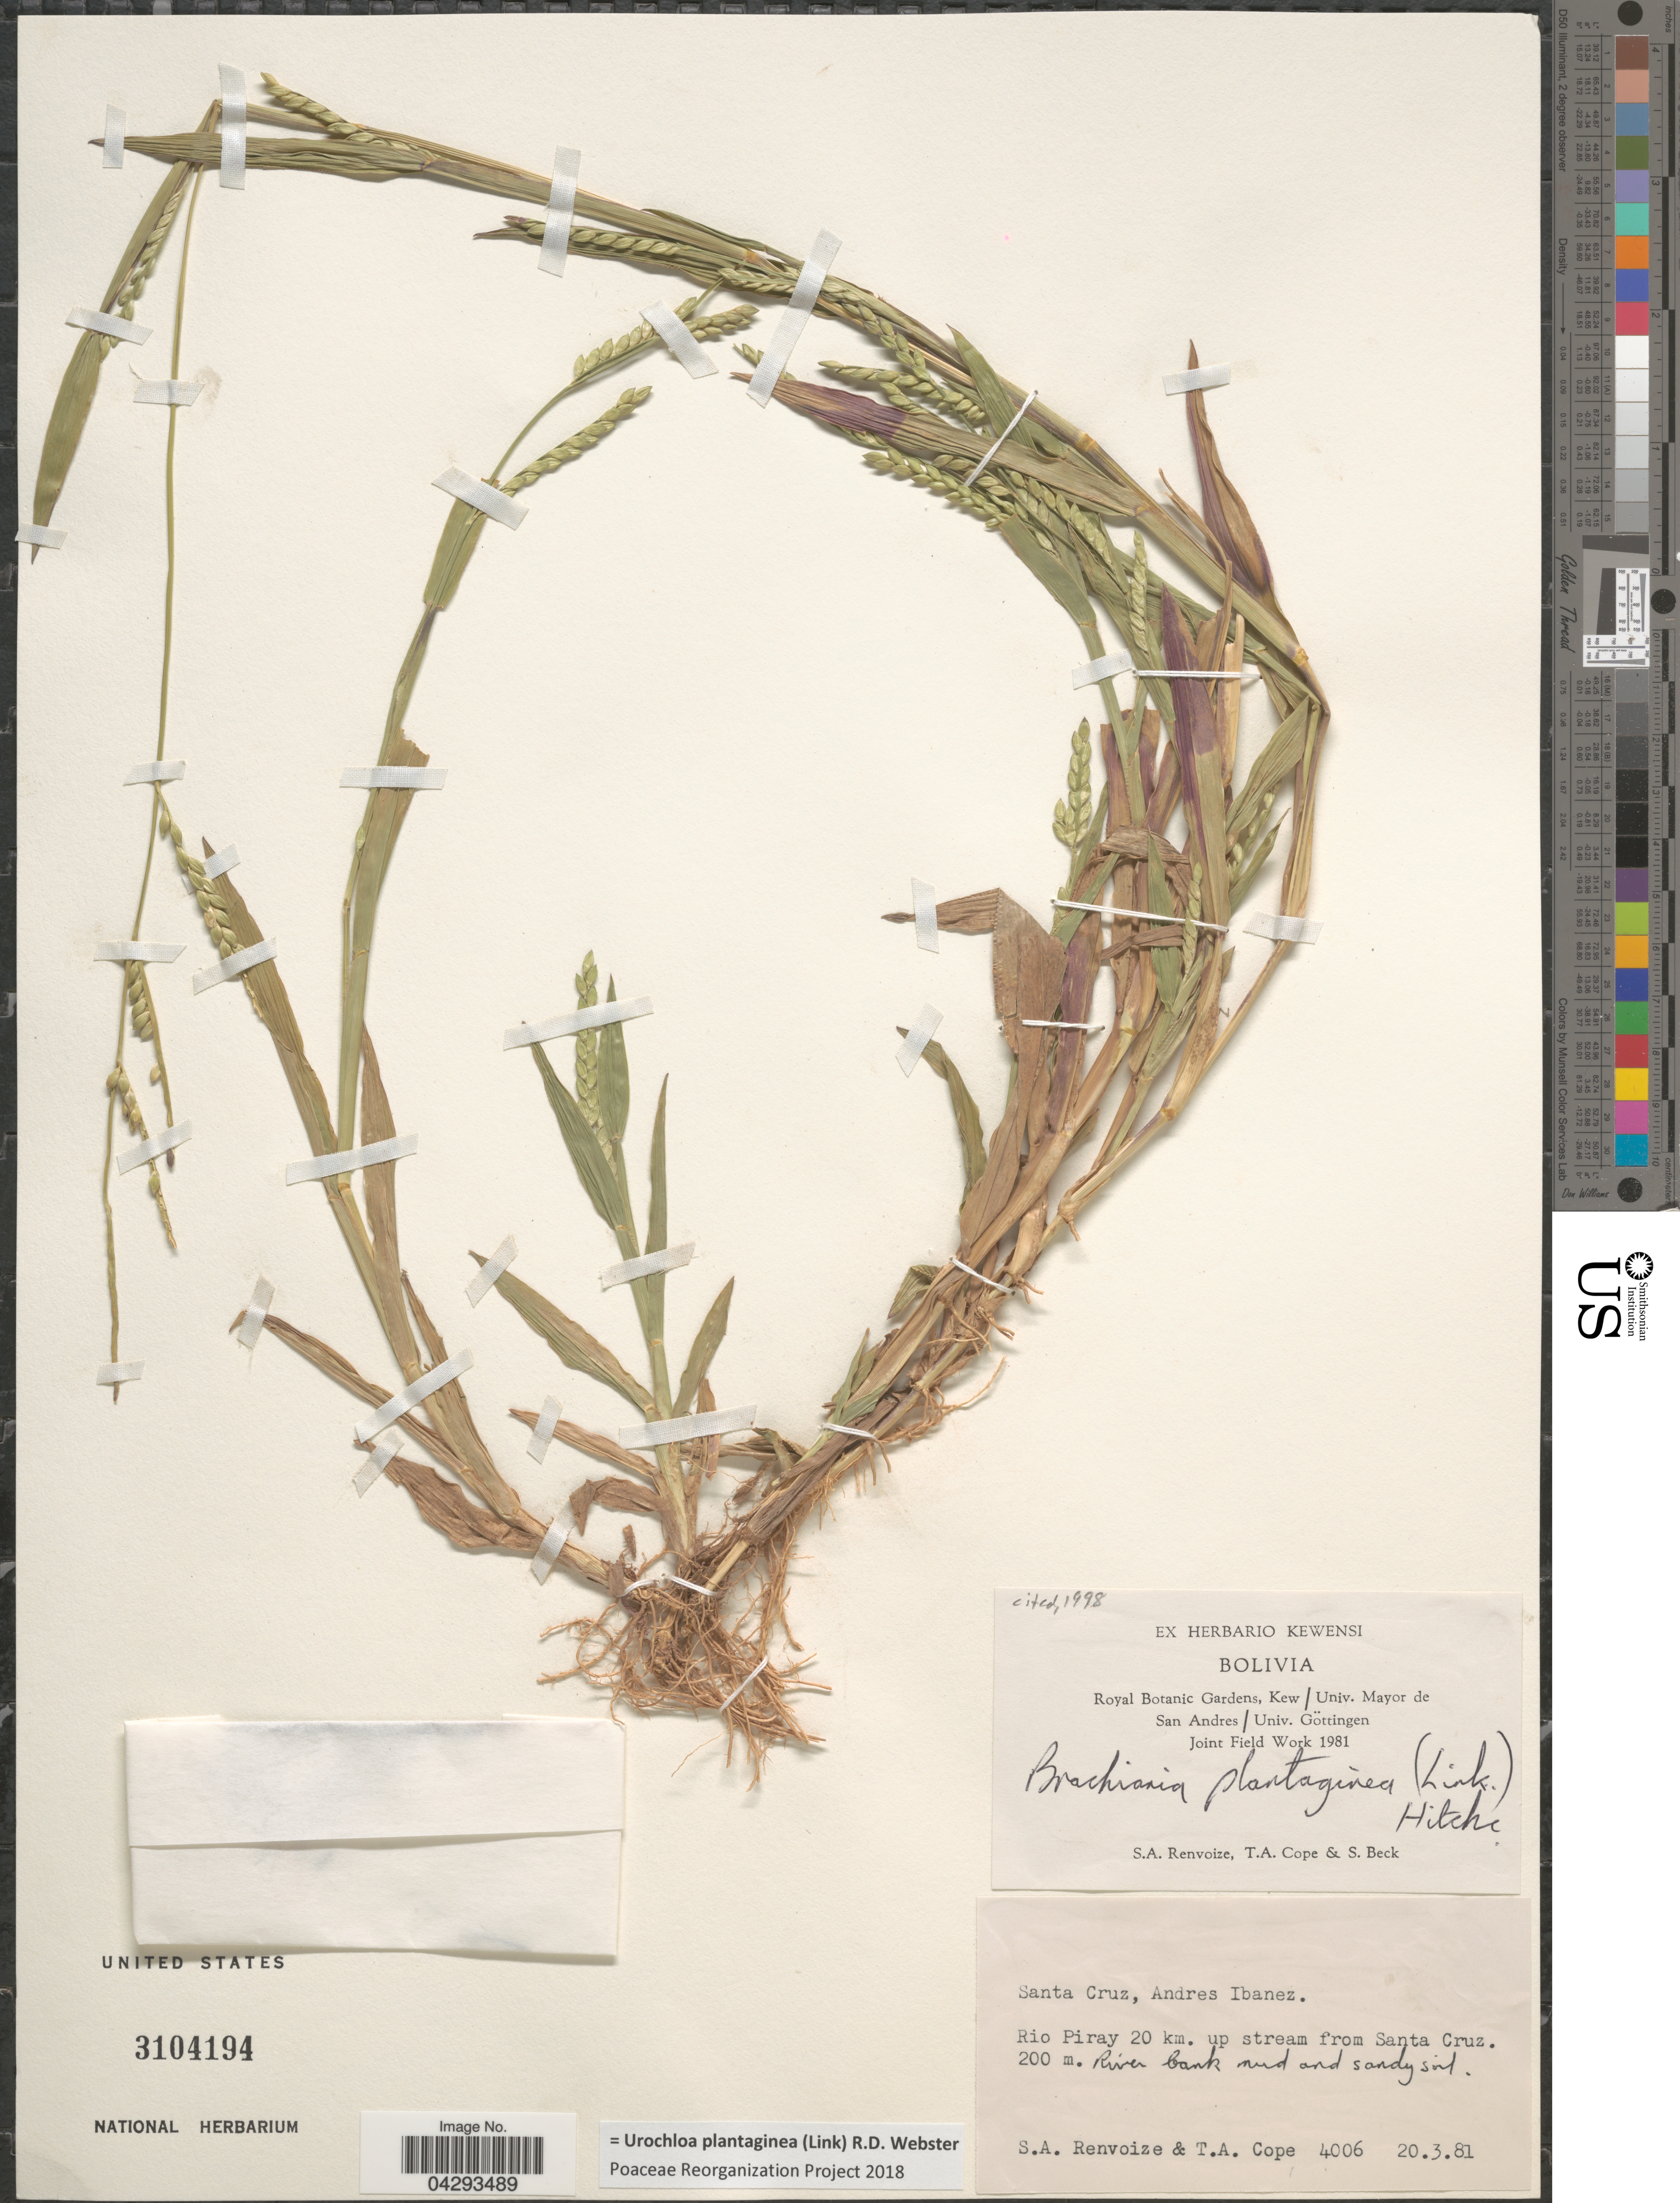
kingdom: Plantae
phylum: Tracheophyta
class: Liliopsida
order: Poales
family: Poaceae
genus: Urochloa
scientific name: Urochloa plantaginea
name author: (Link) R.D. Webster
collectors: S. A. Renvoize, T. A. Cope & S. G. Beck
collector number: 4006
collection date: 1981-03-20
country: Bolivia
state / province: Santa Cruz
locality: Andres Ibanez. Rio Piray 20 km. up stream from Santa Cruz.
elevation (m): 200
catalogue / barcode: US 3104194